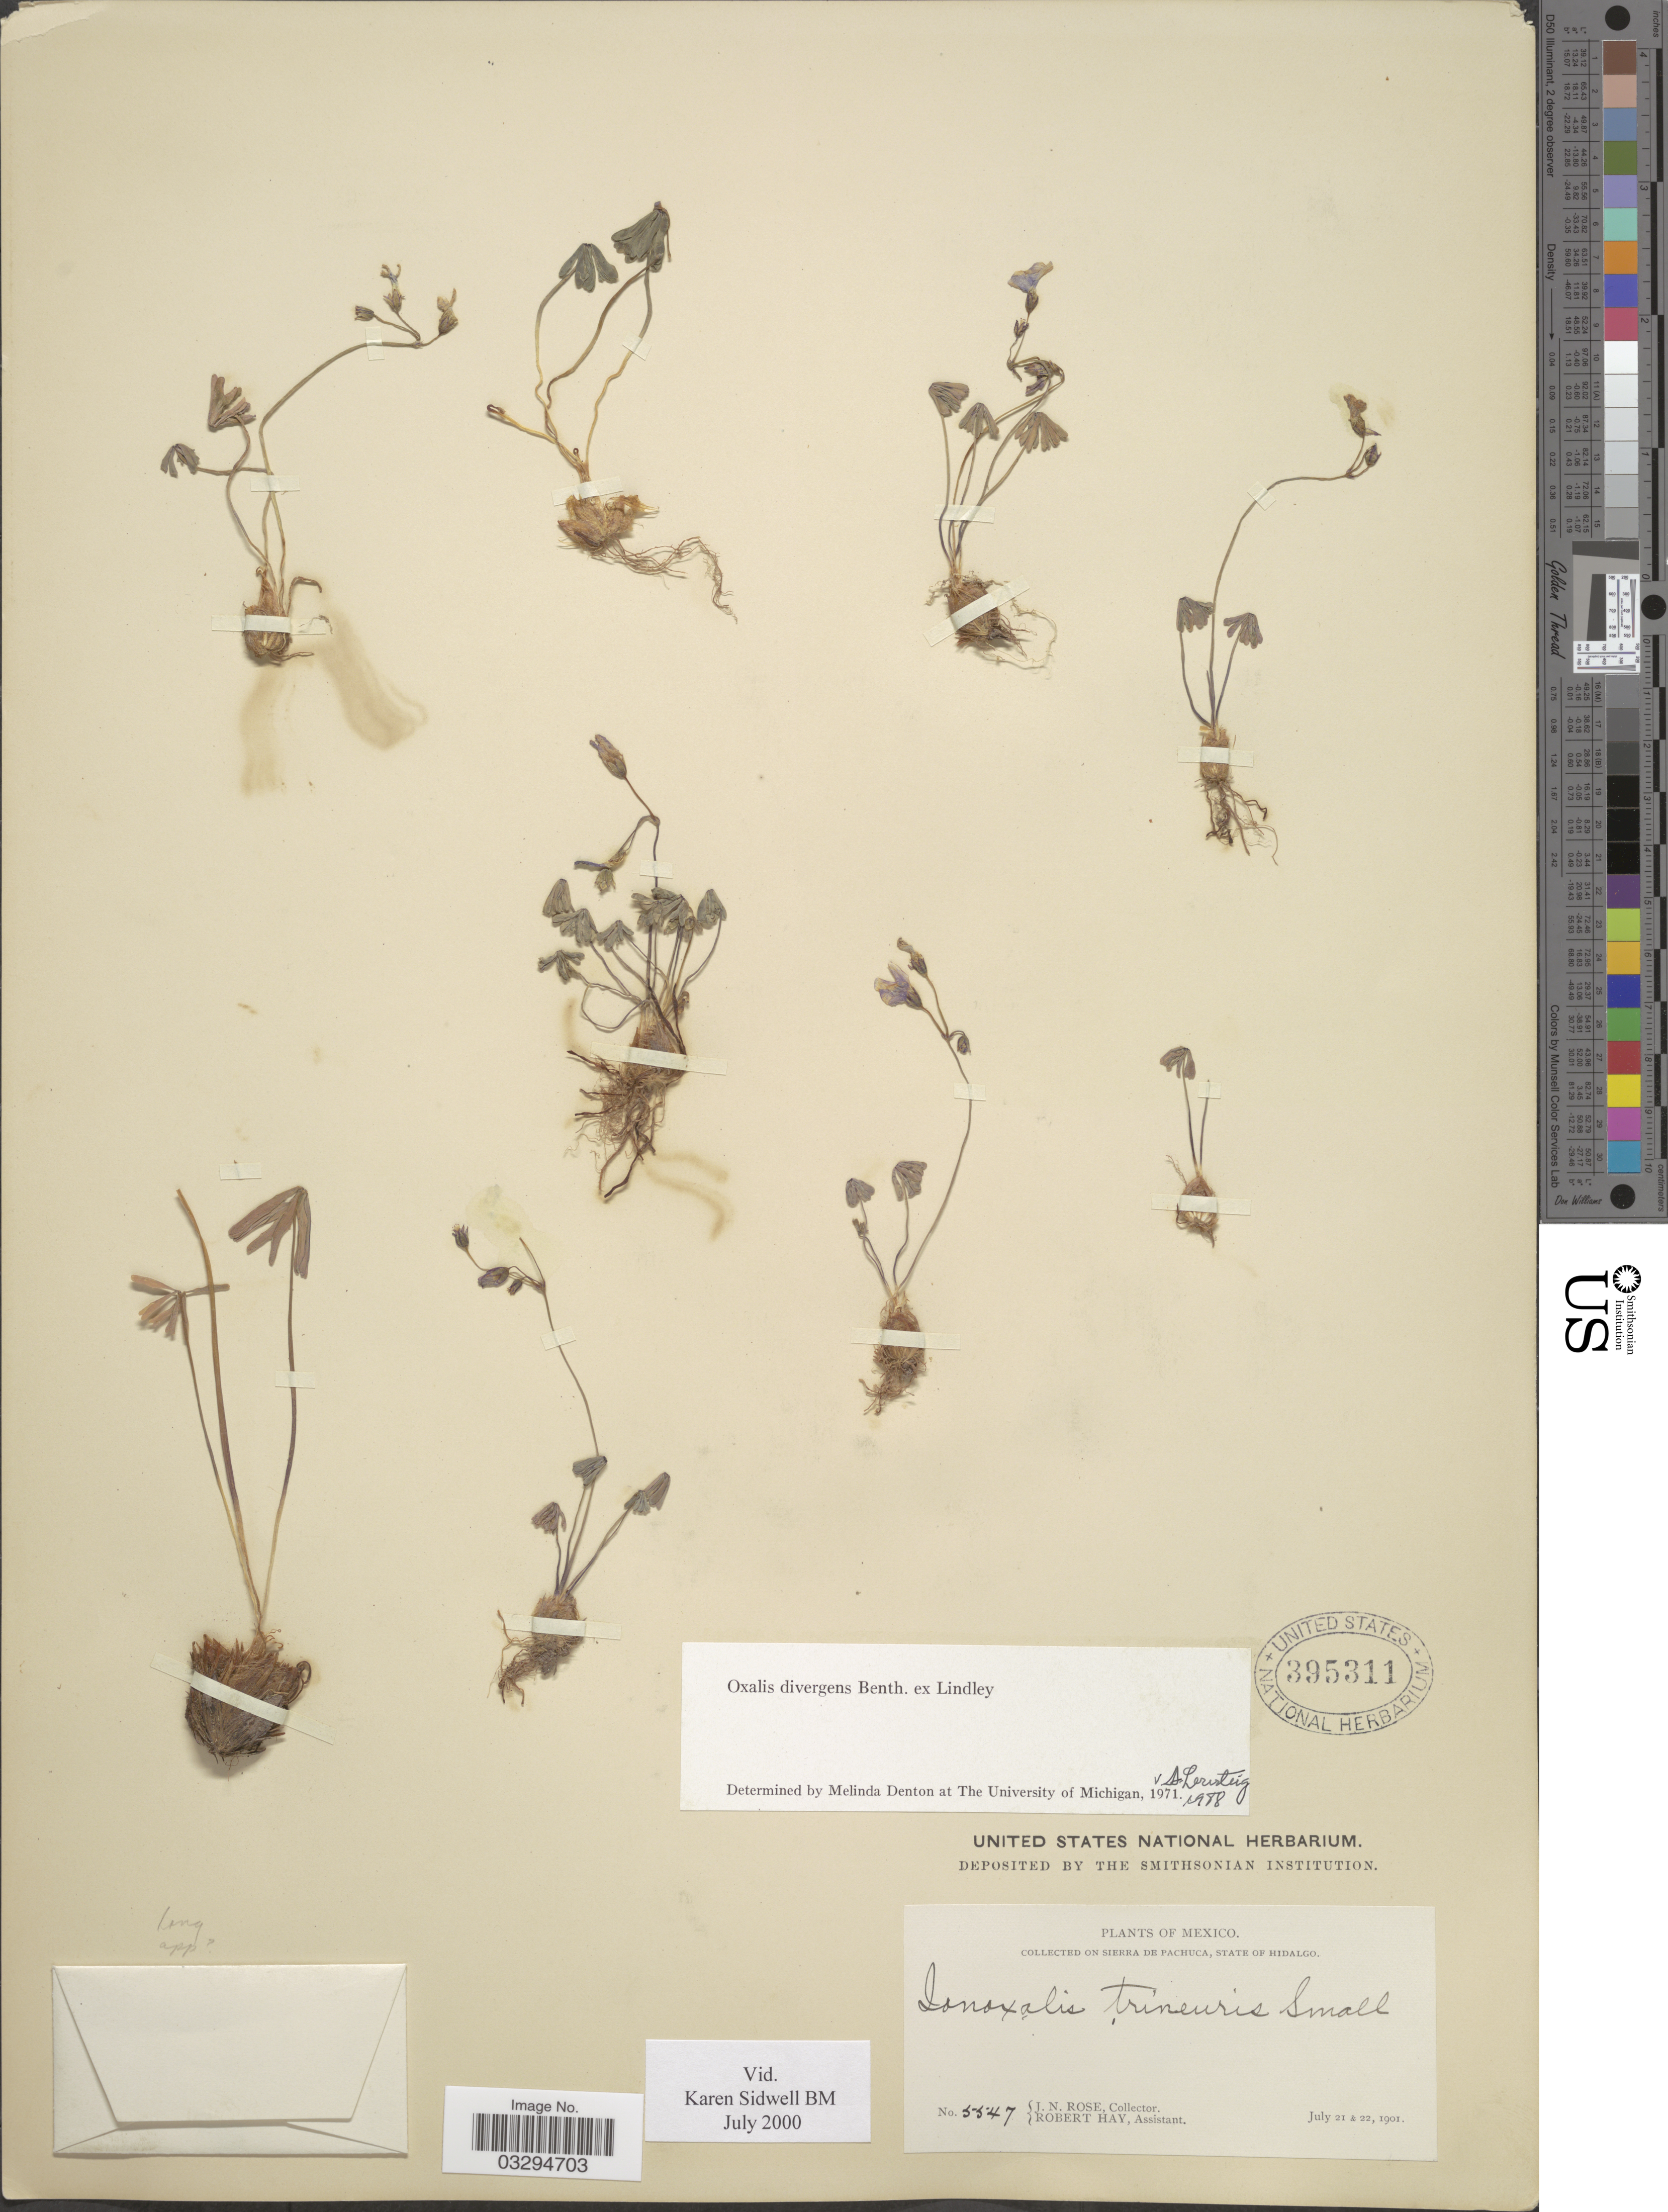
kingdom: Plantae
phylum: Tracheophyta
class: Magnoliopsida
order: Oxalidales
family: Oxalidaceae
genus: Oxalis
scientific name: Oxalis divergens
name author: Benth. ex Lindl.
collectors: J. N. Rose & R. H. Hay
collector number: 5547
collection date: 1901-07-21/1901-07-22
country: Mexico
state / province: Hidalgo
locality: On Sierra de Pachuca.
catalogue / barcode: US 395311